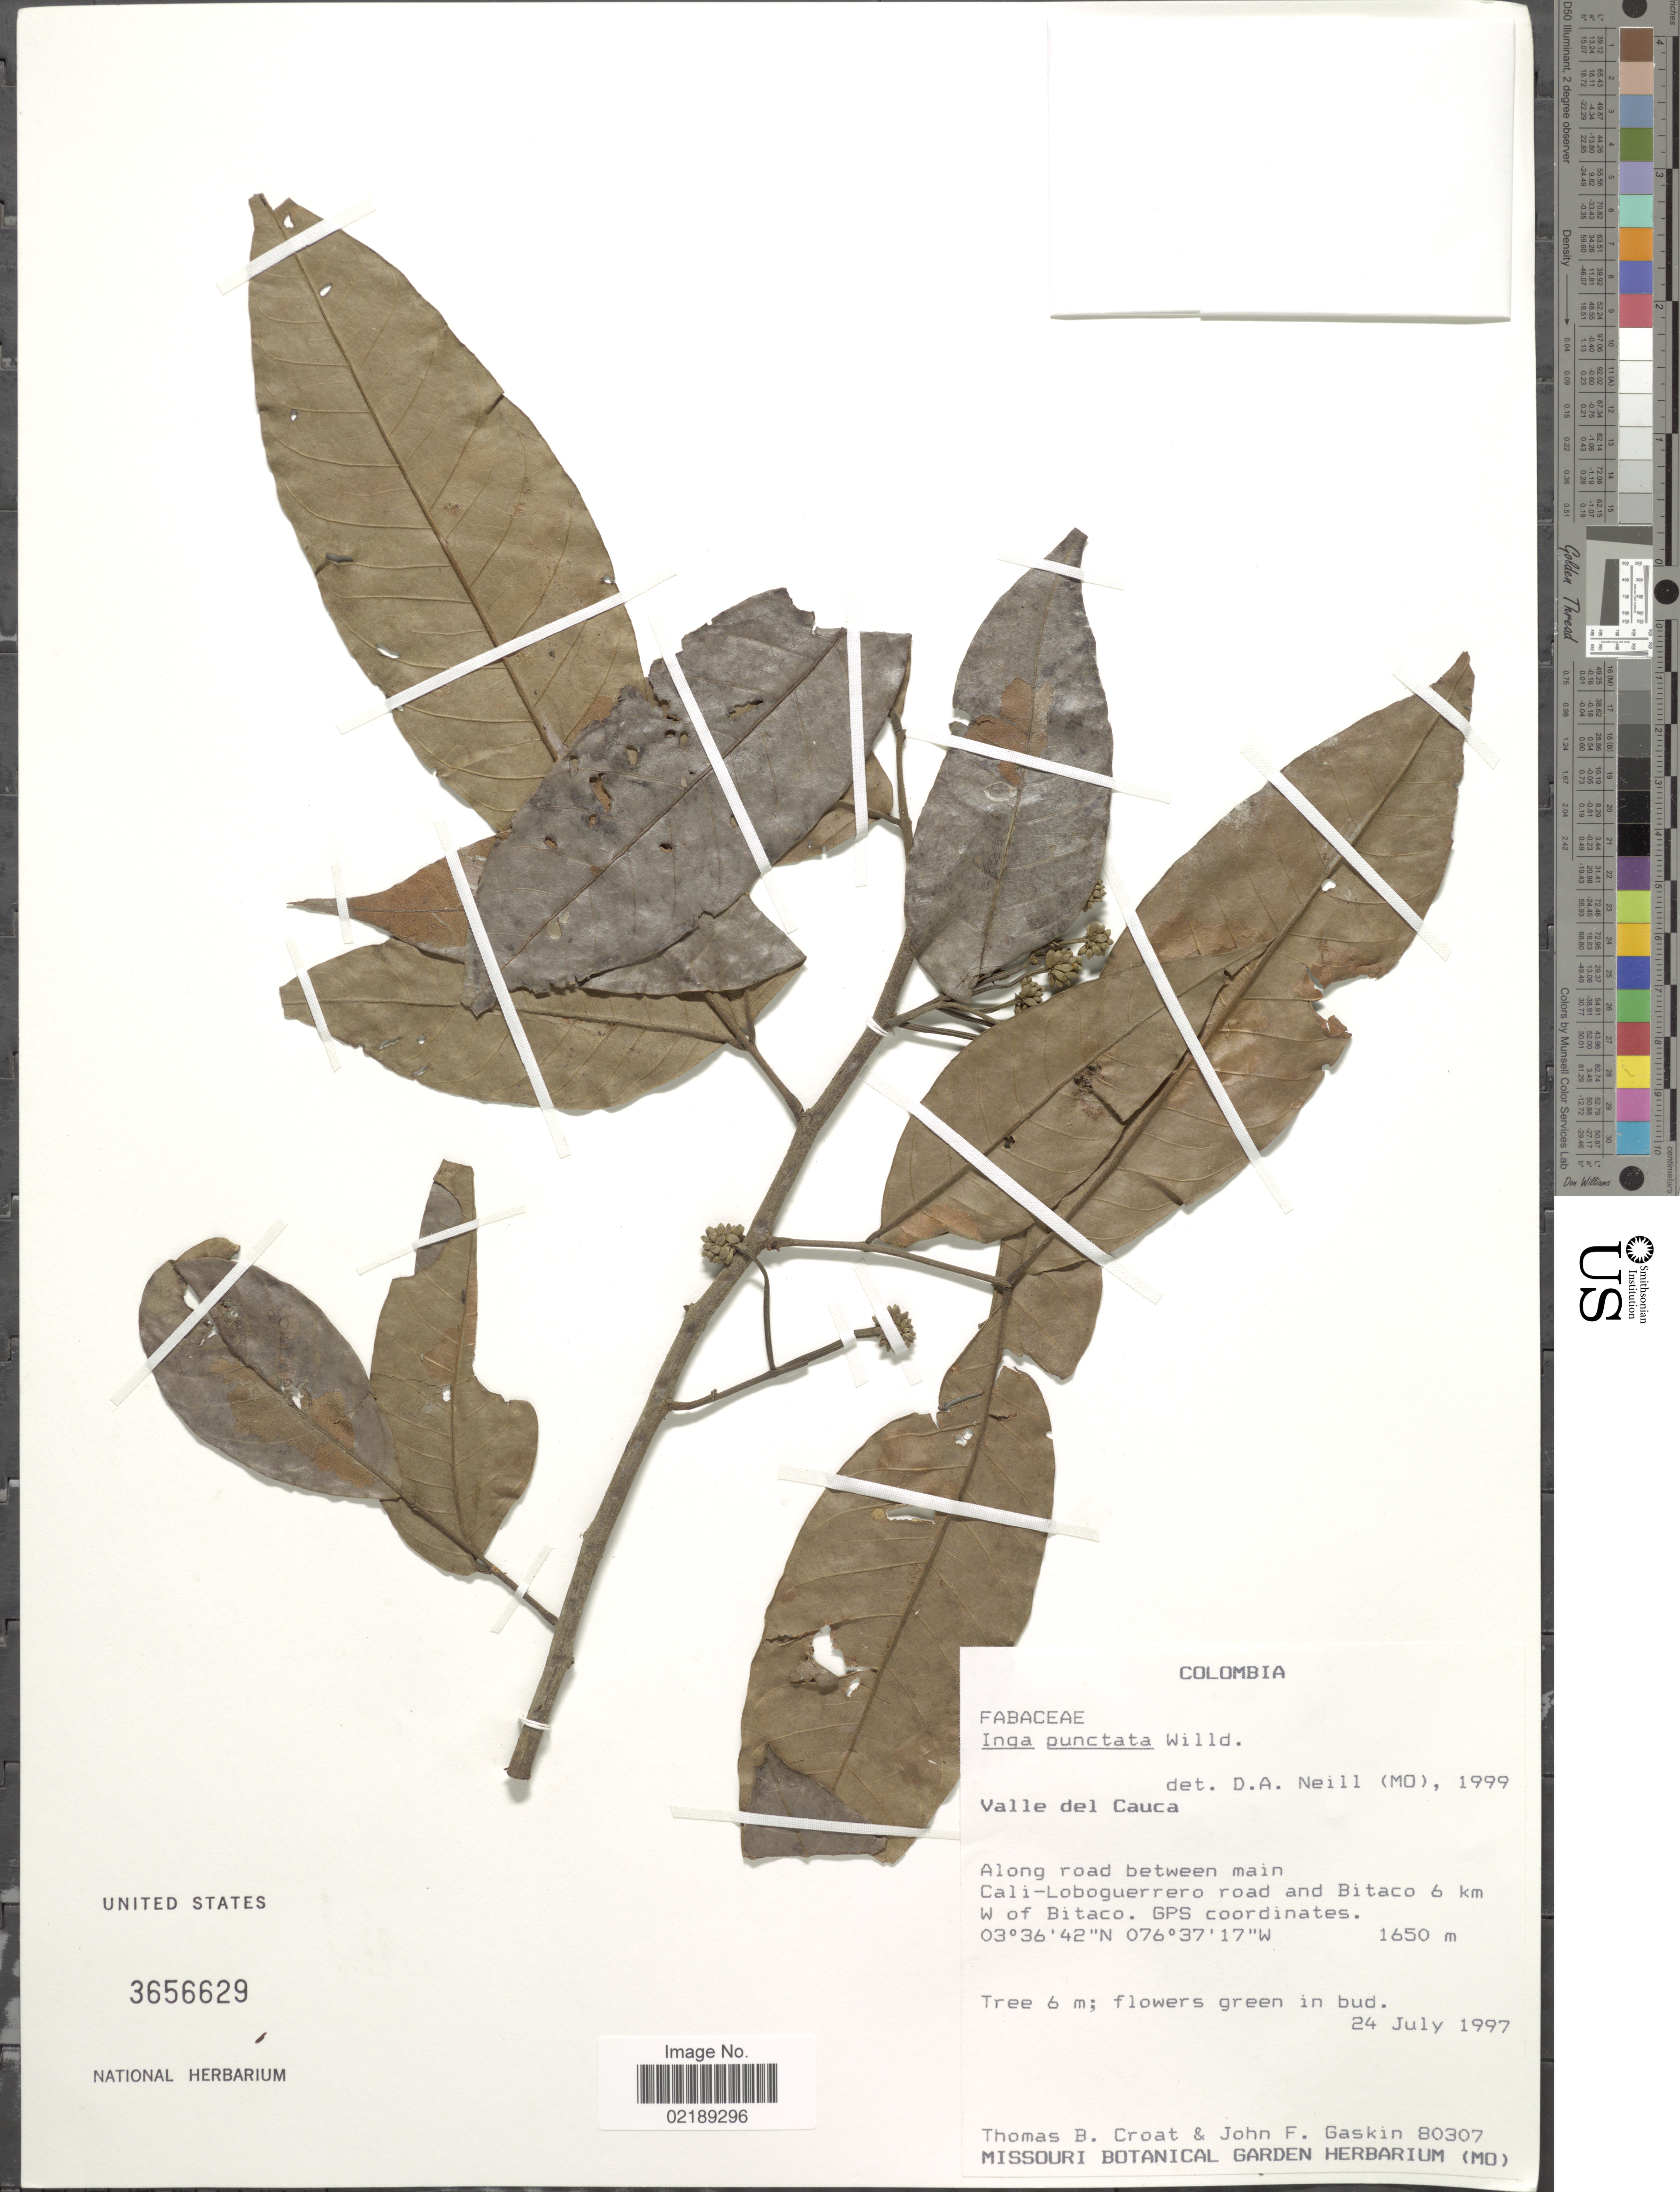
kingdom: Plantae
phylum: Tracheophyta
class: Magnoliopsida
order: Fabales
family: Fabaceae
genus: Inga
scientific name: Inga punctata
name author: Willd.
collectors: T. B. Croat & J. F. Gaskin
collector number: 80307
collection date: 1997-07-24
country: Colombia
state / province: Valle del Cauca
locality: Along road between main Cali-Loboguerrero road and Bitaco 6 km W of Bitaco.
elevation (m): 1650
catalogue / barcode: US 3656629